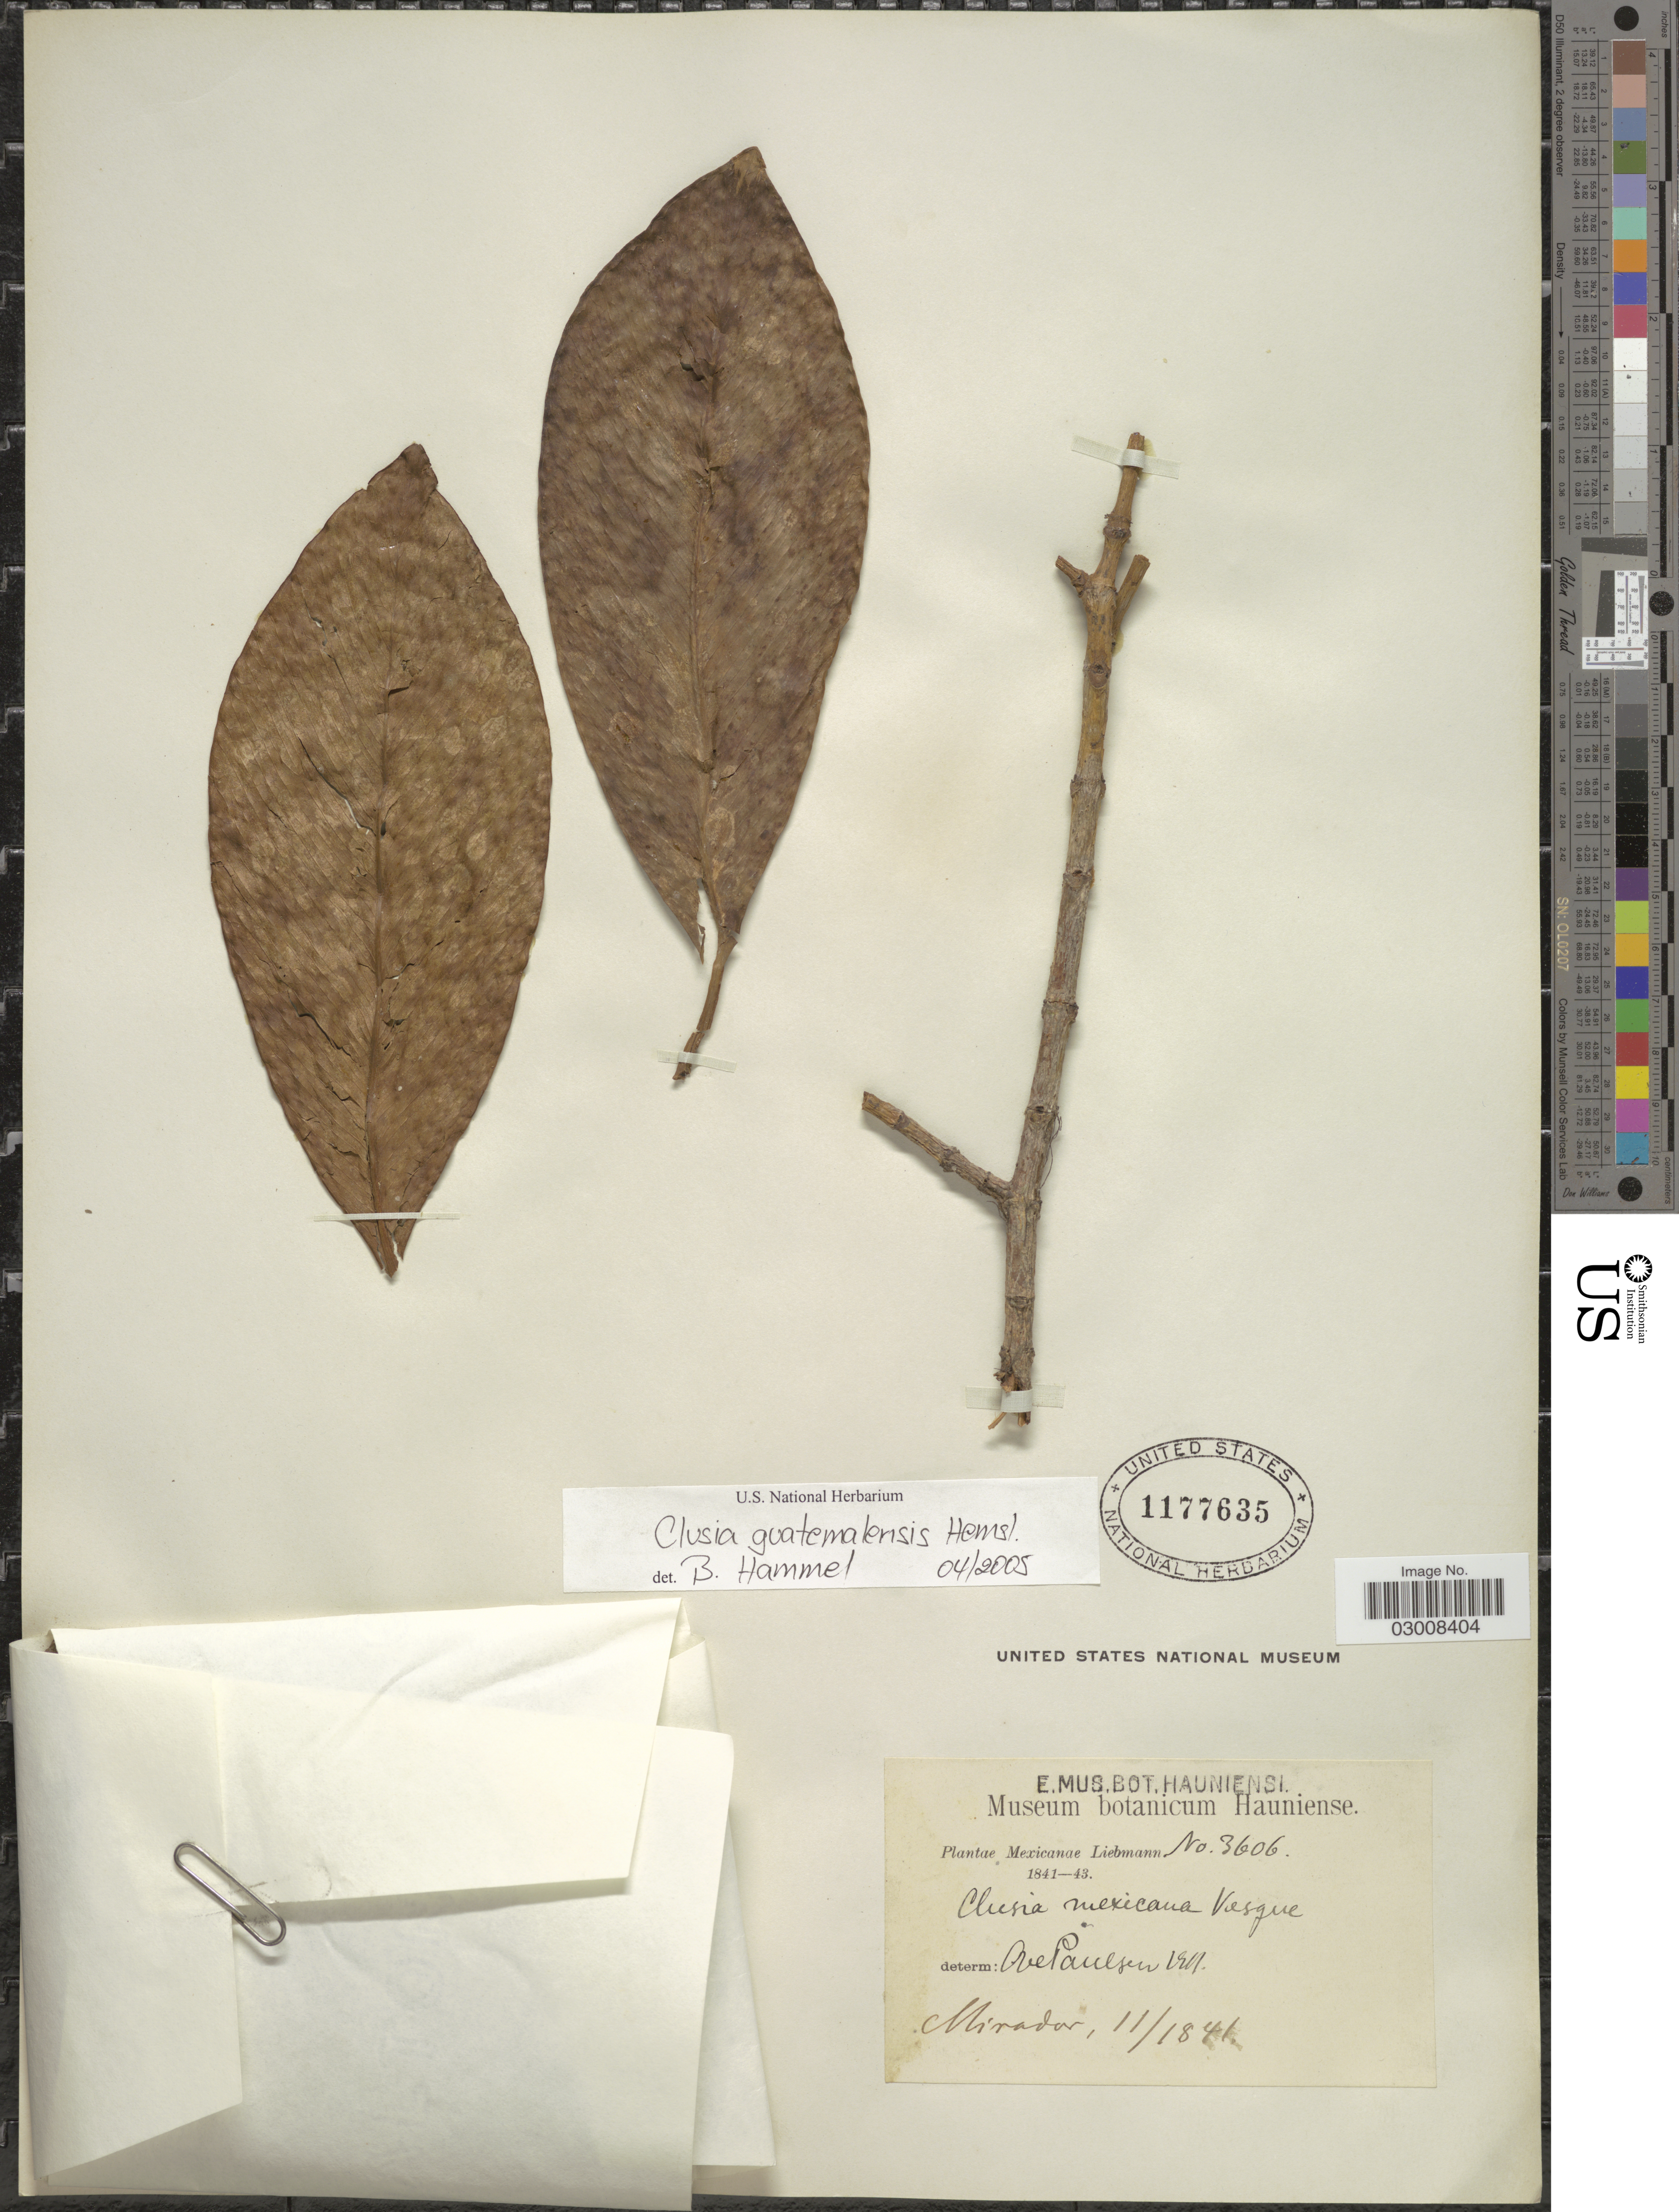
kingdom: Plantae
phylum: Tracheophyta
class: Magnoliopsida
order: Malpighiales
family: Clusiaceae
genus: Clusia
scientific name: Clusia guatemalensis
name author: Hemsl.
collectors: Liebmann, --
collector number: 3606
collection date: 1841-11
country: Mexico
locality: Mirador.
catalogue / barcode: US 1177635